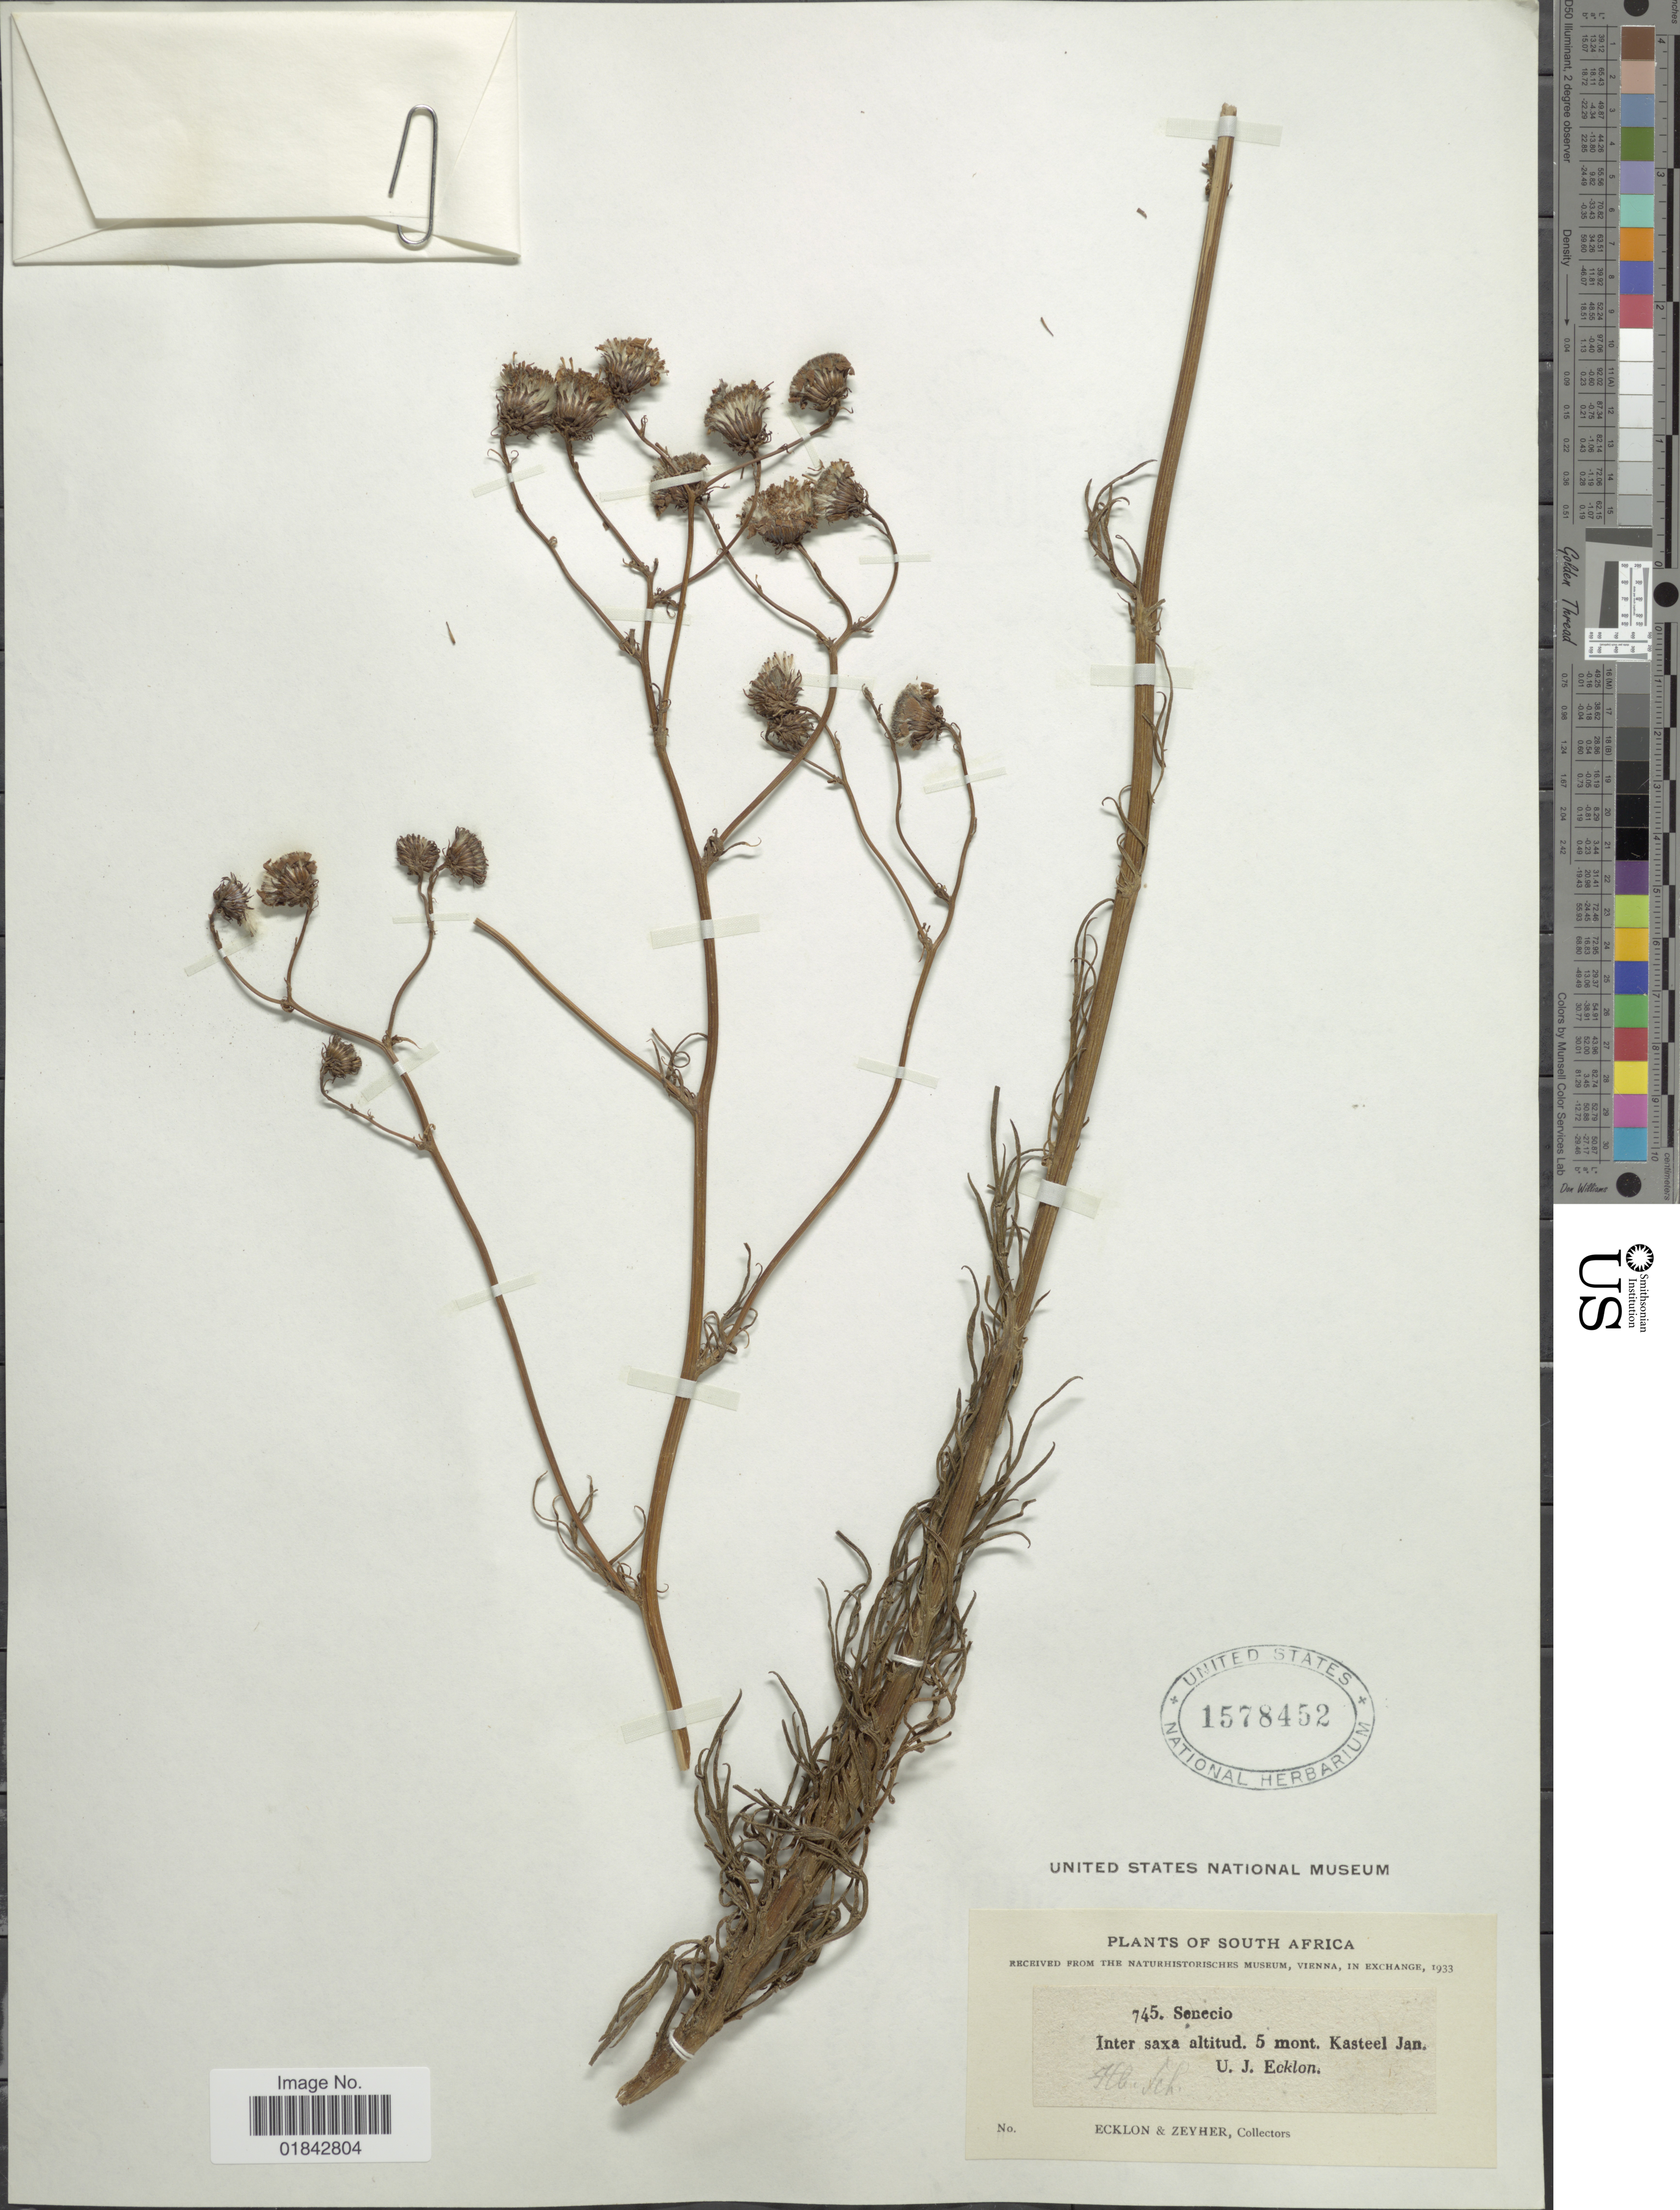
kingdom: Plantae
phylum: Tracheophyta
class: Magnoliopsida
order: Asterales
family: Asteraceae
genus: Senecio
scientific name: Senecio sp.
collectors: U. Ecklon & -. Zeyher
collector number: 745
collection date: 1933-01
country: South Africa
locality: Inter saxa altitud. 5 mont. Kasteel Jan.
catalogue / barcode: US 1578452